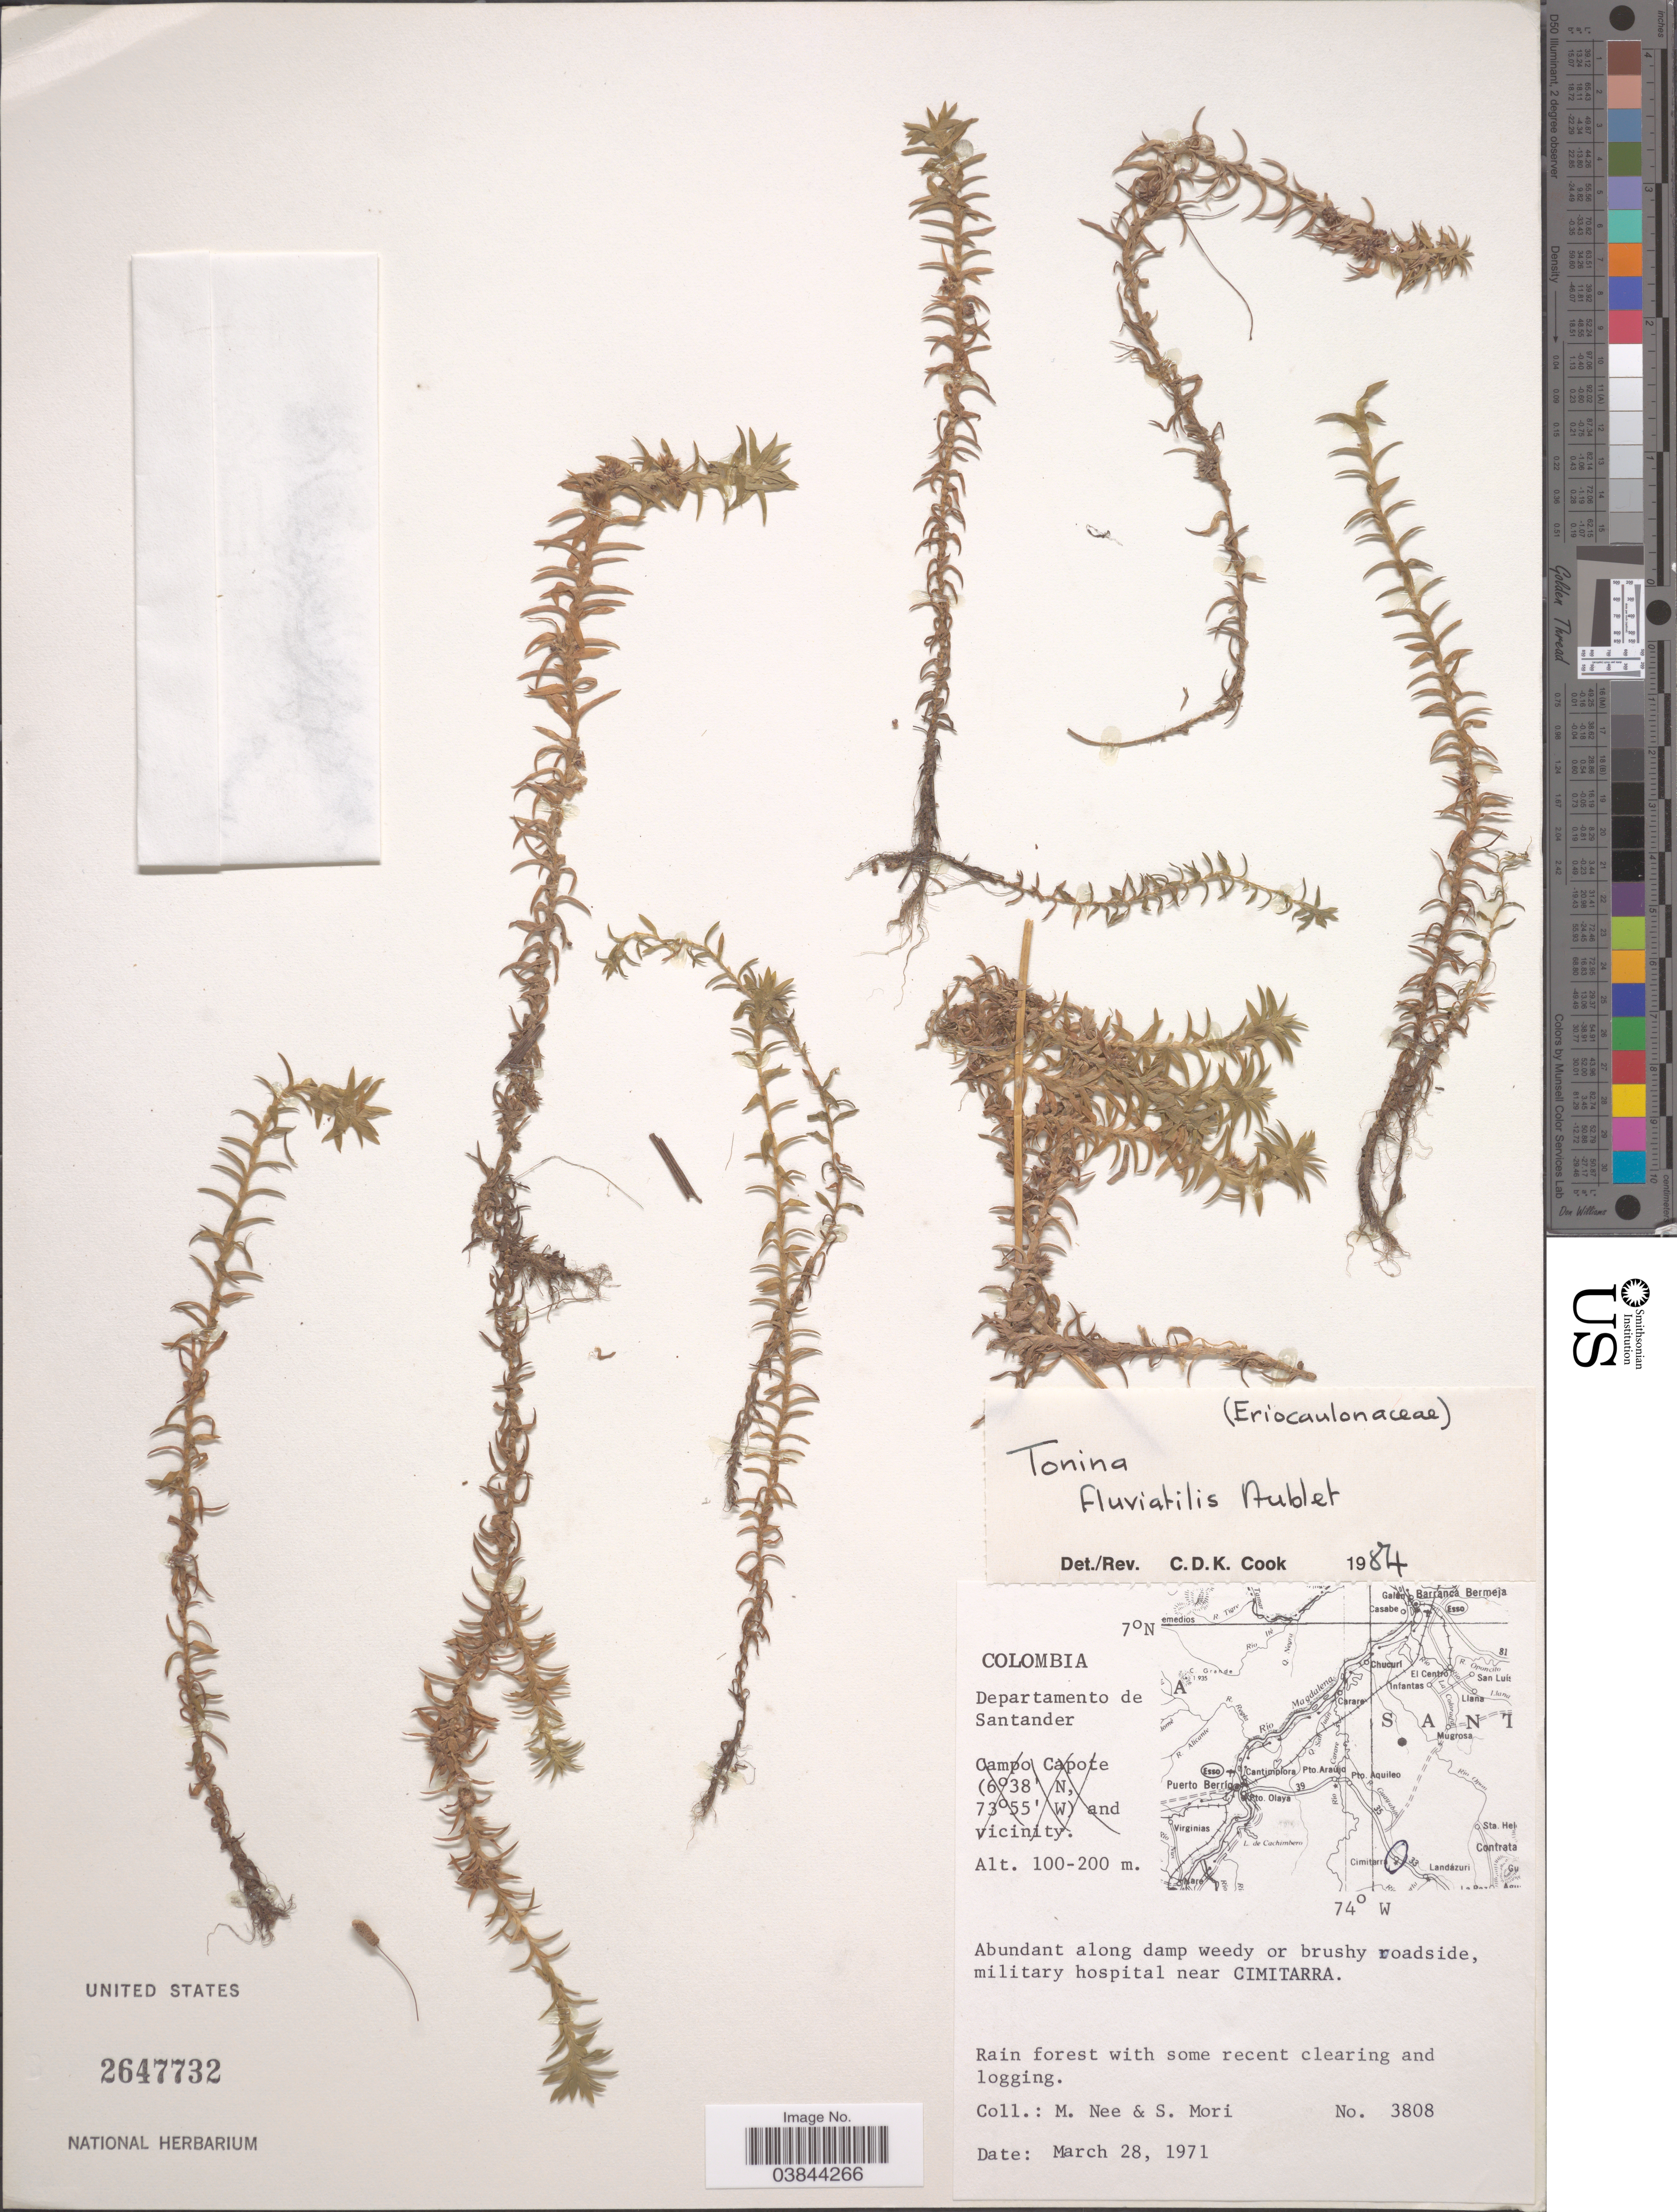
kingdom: Plantae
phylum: Tracheophyta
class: Liliopsida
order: Poales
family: Eriocaulaceae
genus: Tonina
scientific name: Tonina fluviatilis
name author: Aubl.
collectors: M. Nee & S. Mori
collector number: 3808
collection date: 1971-03-28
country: Colombia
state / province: Santander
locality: Departamento de Santander. Military hospital near Cimitarra.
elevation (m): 100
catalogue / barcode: US 2647732